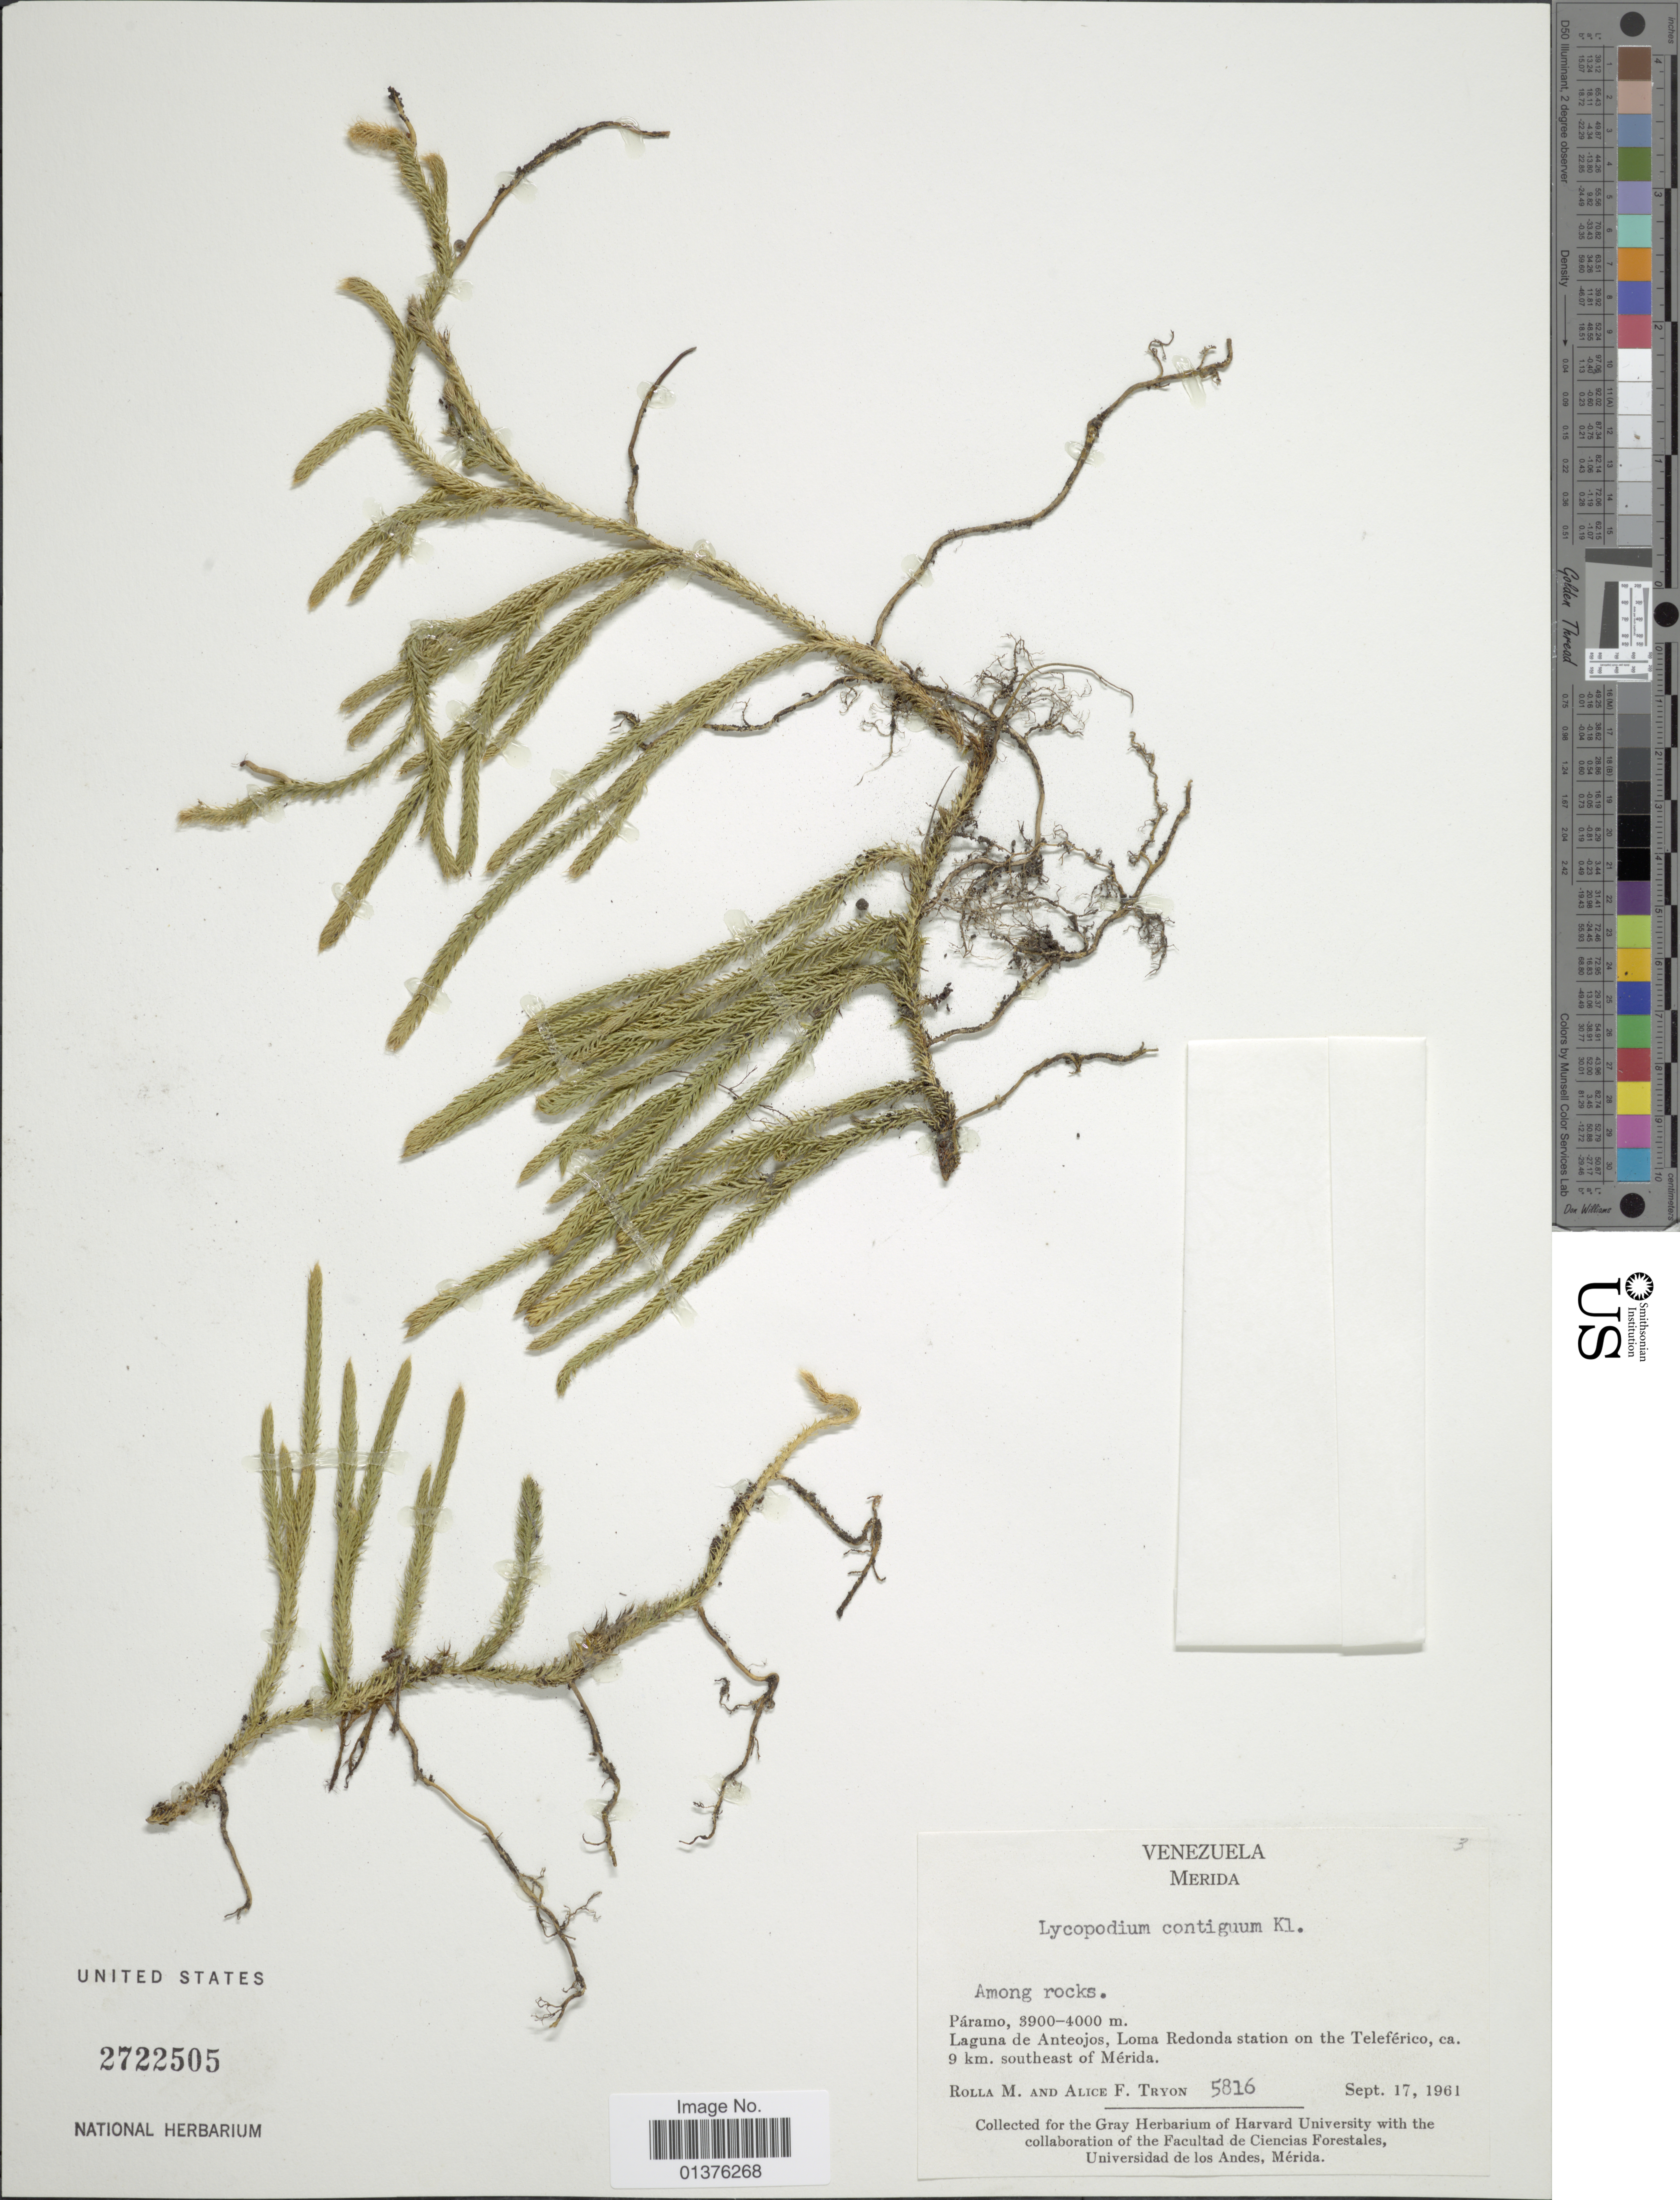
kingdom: Plantae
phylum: Tracheophyta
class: Lycopodiopsida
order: Lycopodiales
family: Lycopodiaceae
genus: Lycopodium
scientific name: Lycopodium clavatum subsp. contiguum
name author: (Klotzsch) B. Øllg.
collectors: M. Rolla & A. F. Tryon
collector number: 5816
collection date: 1961-09-17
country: Venezuela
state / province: Mérida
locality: Laguna de Anteojos, Loma Redonda station on the Teleférico, ca. 9km southeast of Mérida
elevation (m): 3900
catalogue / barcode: US 2722505